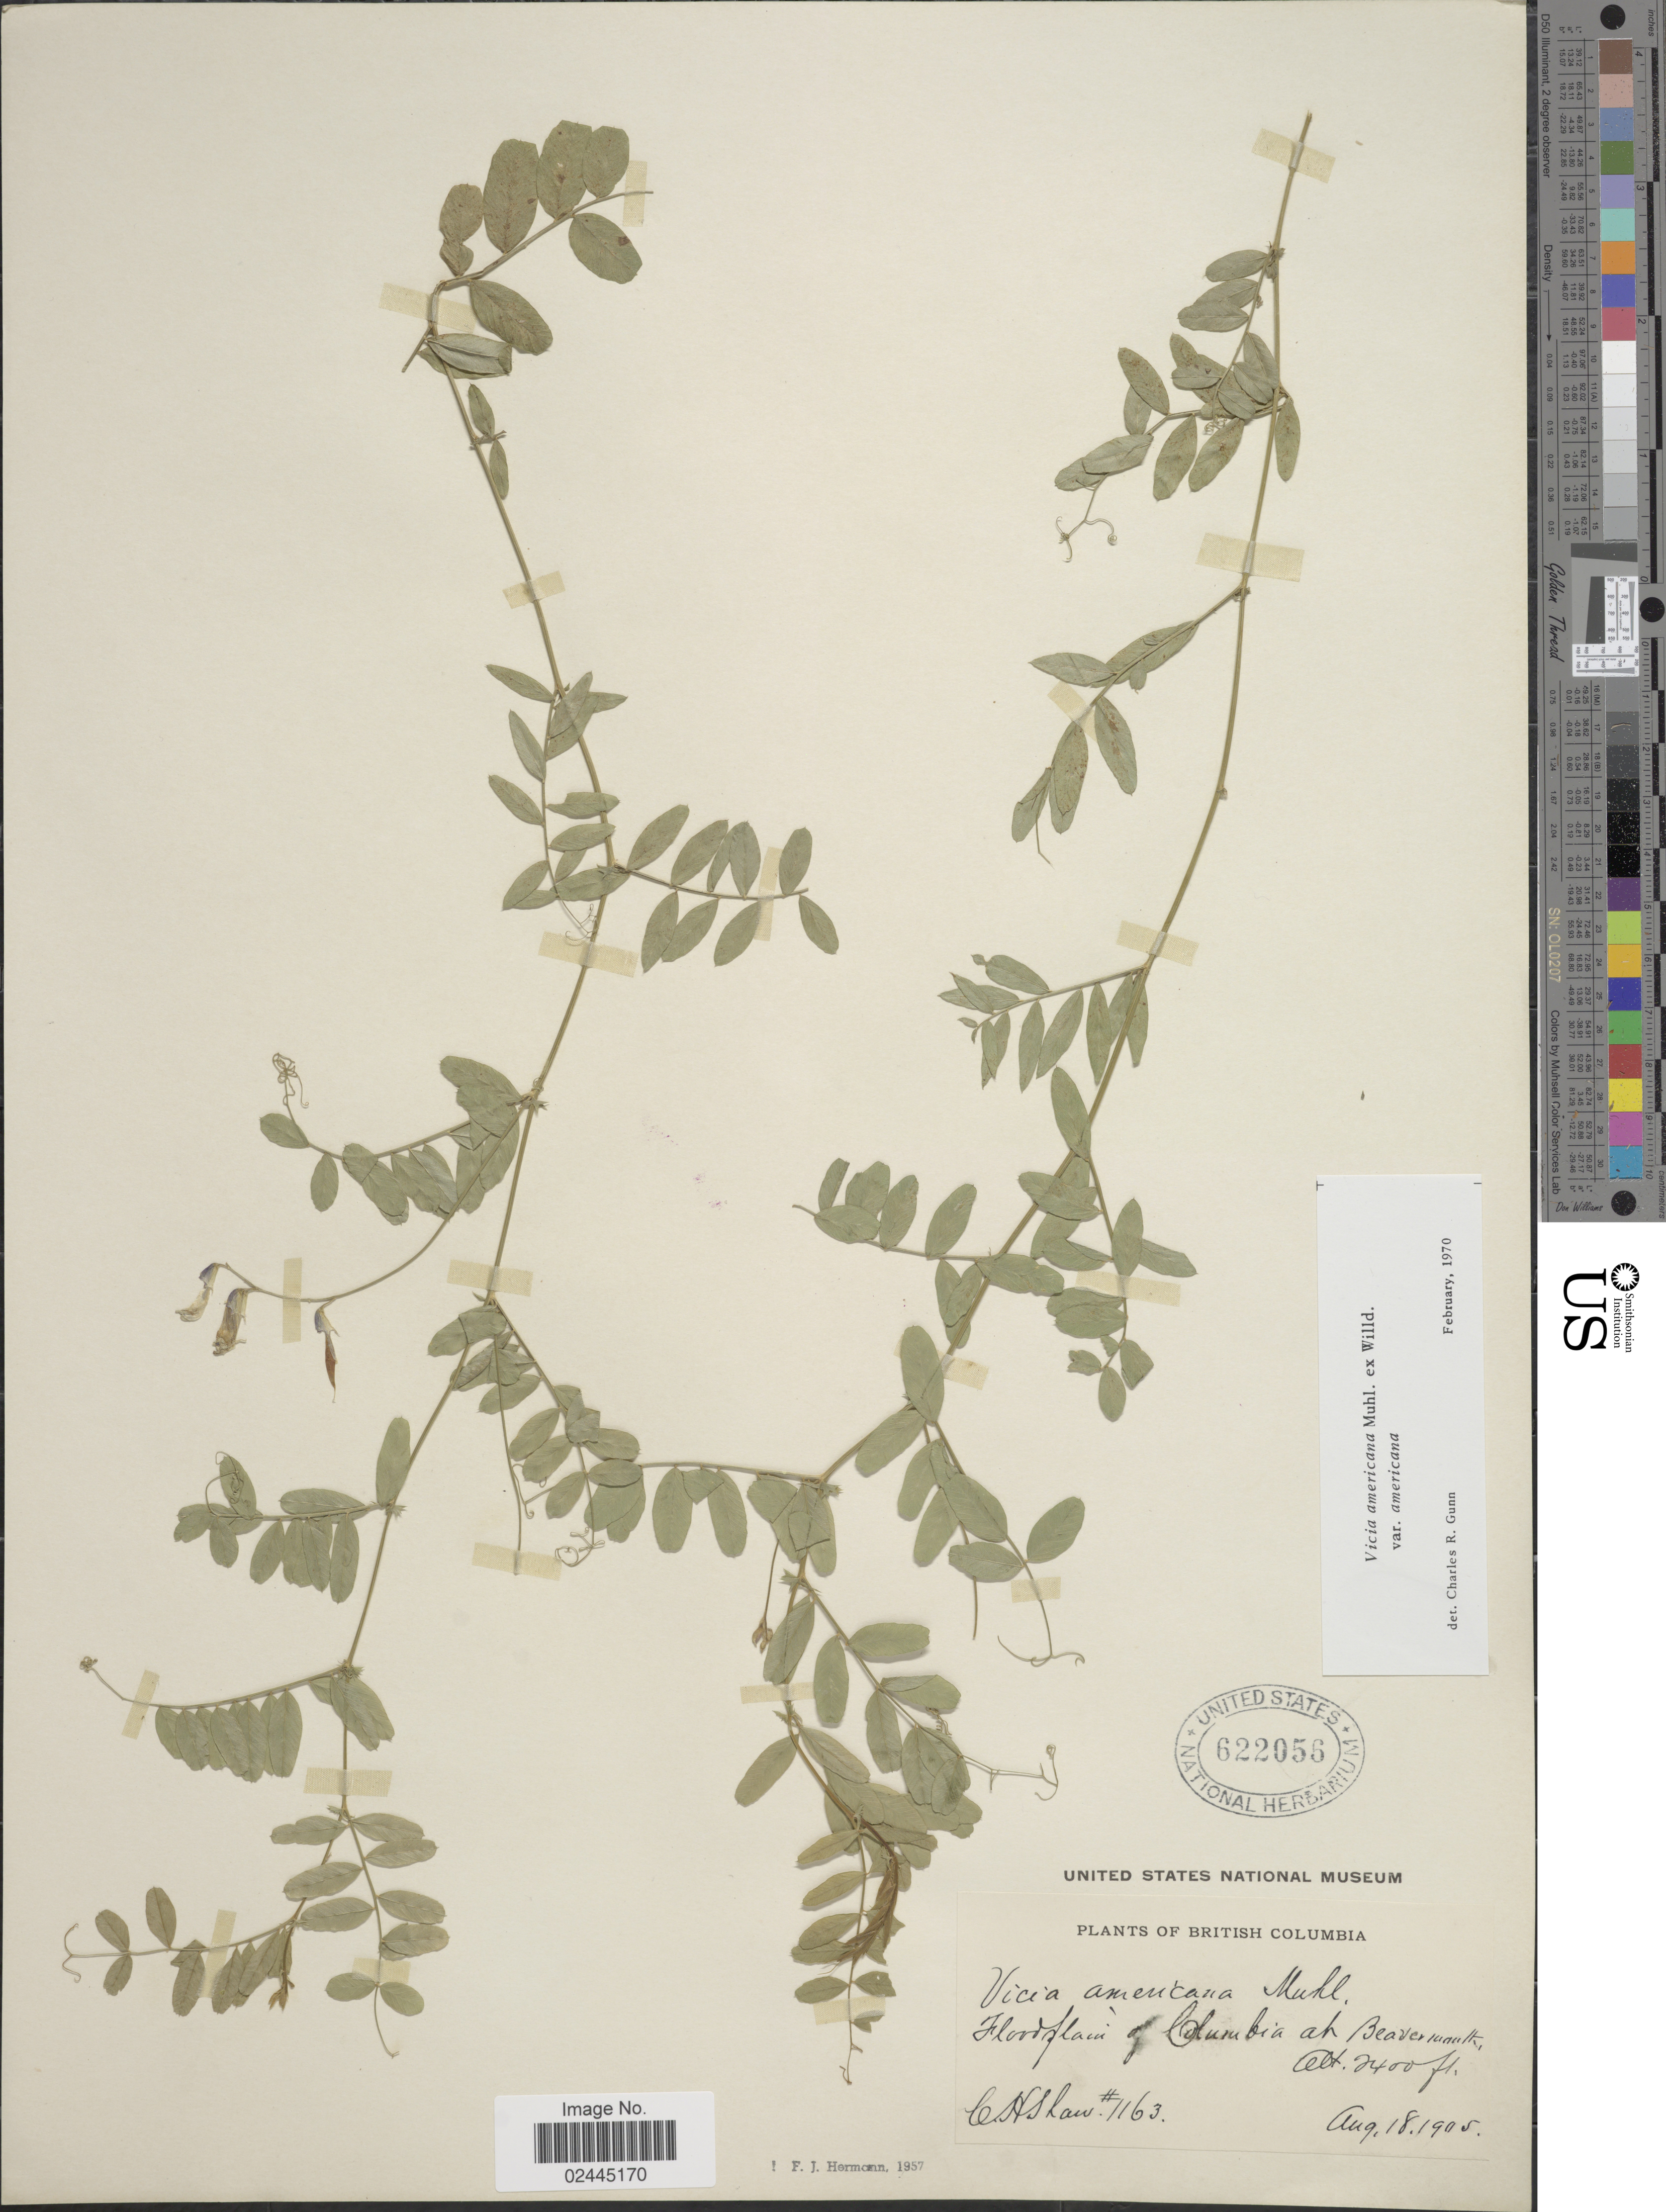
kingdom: Plantae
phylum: Tracheophyta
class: Magnoliopsida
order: Fabales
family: Fabaceae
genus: Vicia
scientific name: Vicia americana var. americana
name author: Muhl. ex Willd.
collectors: C. H. Shaw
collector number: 1163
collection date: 1905-08-18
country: Canada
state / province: British Columbia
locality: Floodplain of Columbia at Beavermouth.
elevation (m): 732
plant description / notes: Precise locality edit: Corrected "Flood plain of Columbia ar Beavermouth" to "Floodplain of Columbia at Beavermouth."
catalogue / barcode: US 622056